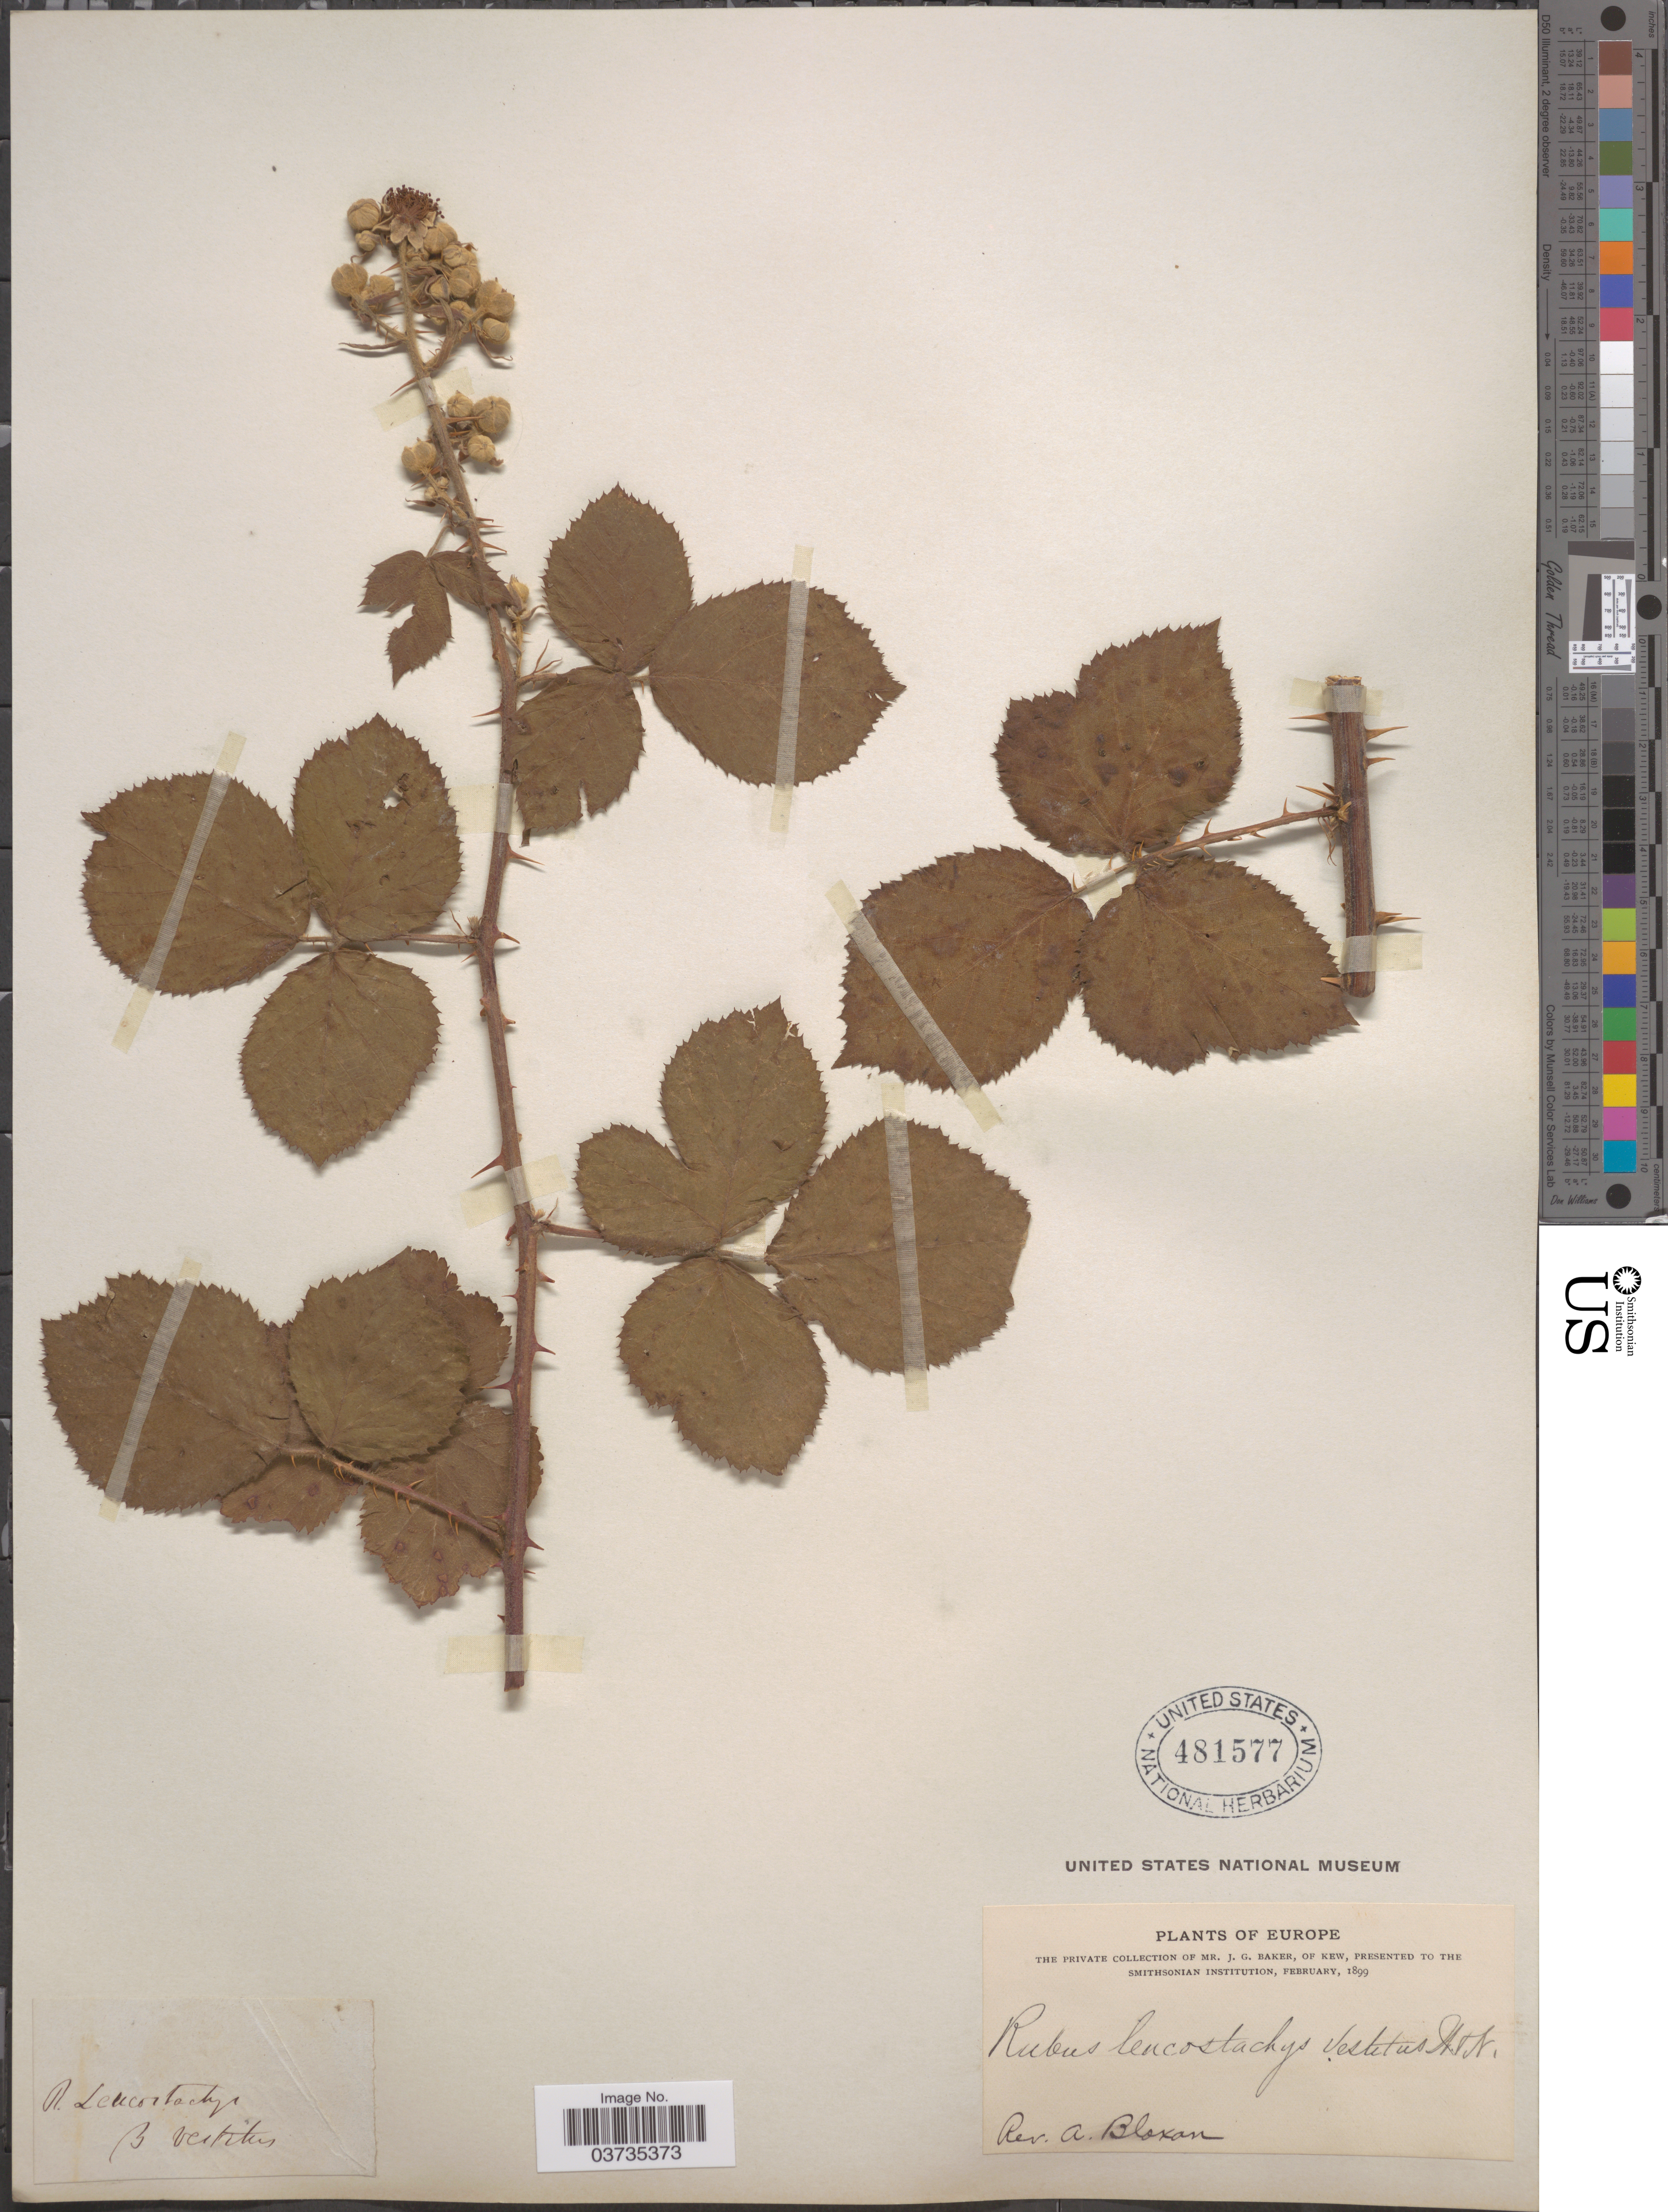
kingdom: Plantae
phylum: Tracheophyta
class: Magnoliopsida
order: Rosales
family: Rosaceae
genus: Rubus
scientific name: Rubus vestitus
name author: Weihe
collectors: A. Bloxam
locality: Europe.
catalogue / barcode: US 481577